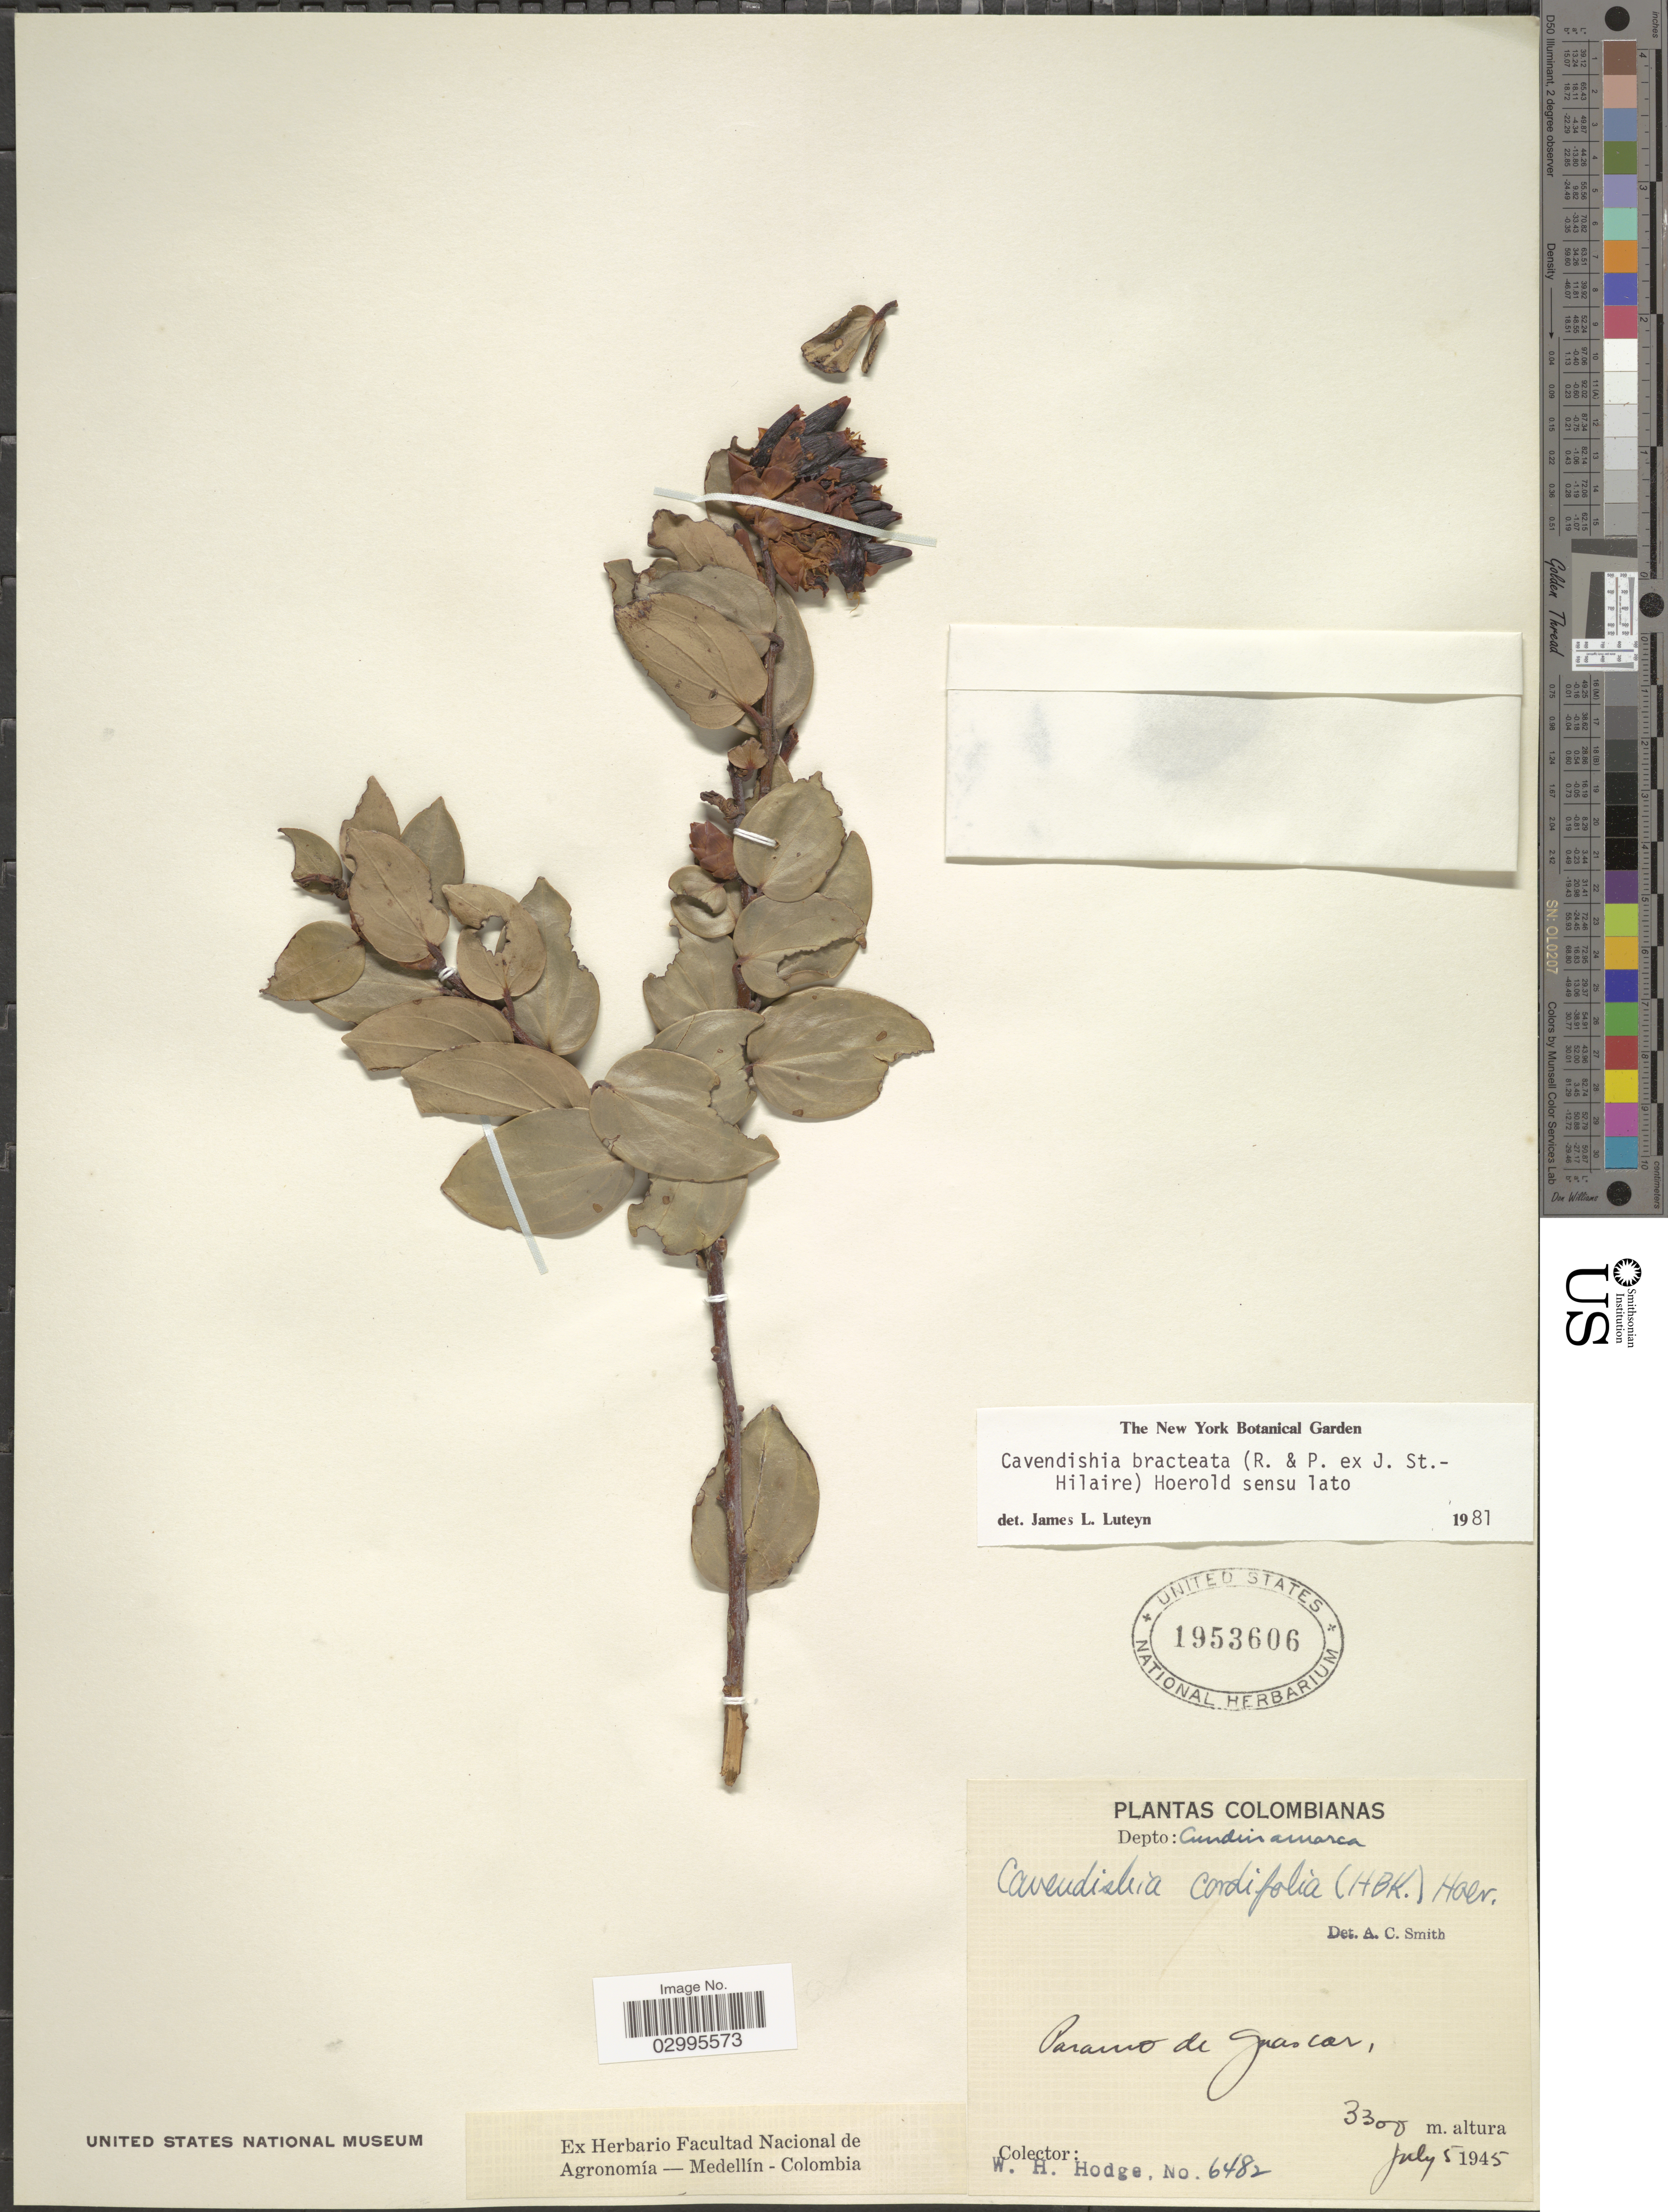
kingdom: Plantae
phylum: Tracheophyta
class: Magnoliopsida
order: Ericales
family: Ericaceae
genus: Cavendishia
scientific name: Cavendishia bracteata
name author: (Ruiz & Pav. ex J. St.-Hil.) Hoerold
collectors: W. Hodge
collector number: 6482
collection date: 1945-07-05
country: Colombia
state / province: Cundinamarca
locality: Depto. Cundinamarca. Paramo de Guascar.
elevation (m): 3300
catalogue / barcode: US 1953606